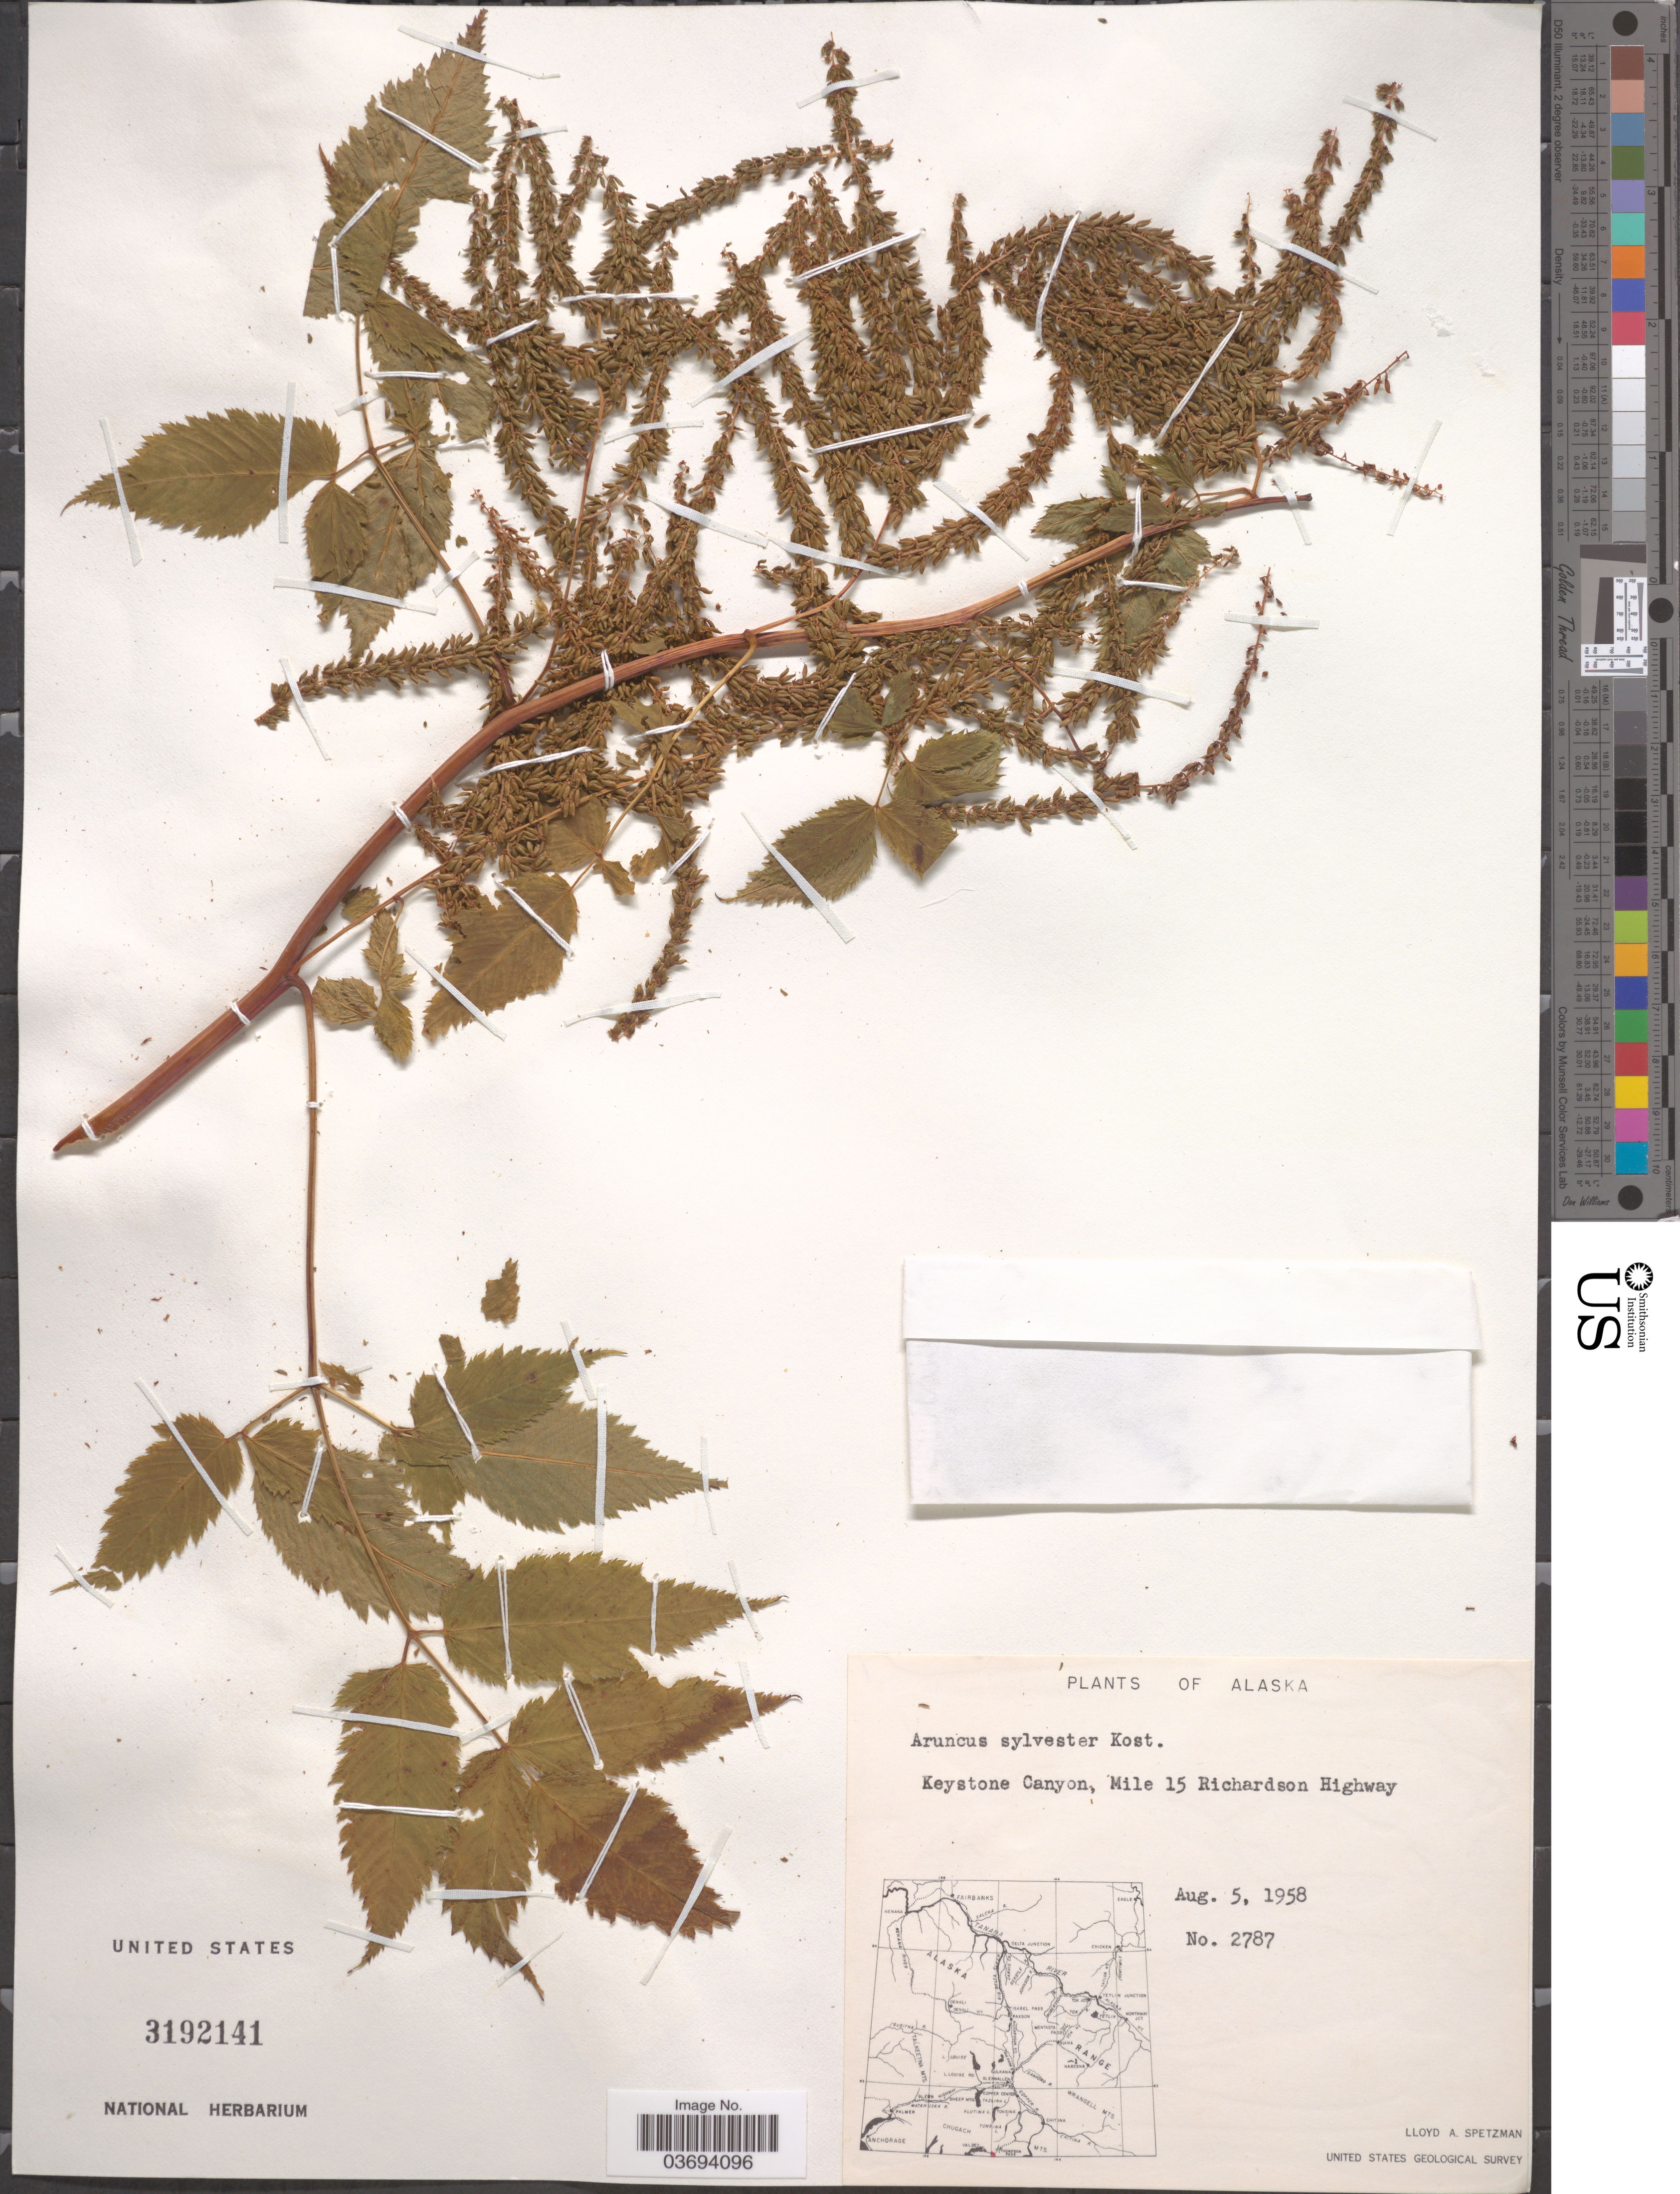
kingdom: Plantae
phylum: Tracheophyta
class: Magnoliopsida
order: Rosales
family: Rosaceae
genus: Aruncus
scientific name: Aruncus dioicus var. acuminatus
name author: (Rydb.) H. Hara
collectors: L. Spetzman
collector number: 2787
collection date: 1958-08-05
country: United States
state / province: Alaska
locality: Keystone Canyon, Mile 15 Richardson Highway.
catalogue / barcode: US 3192141